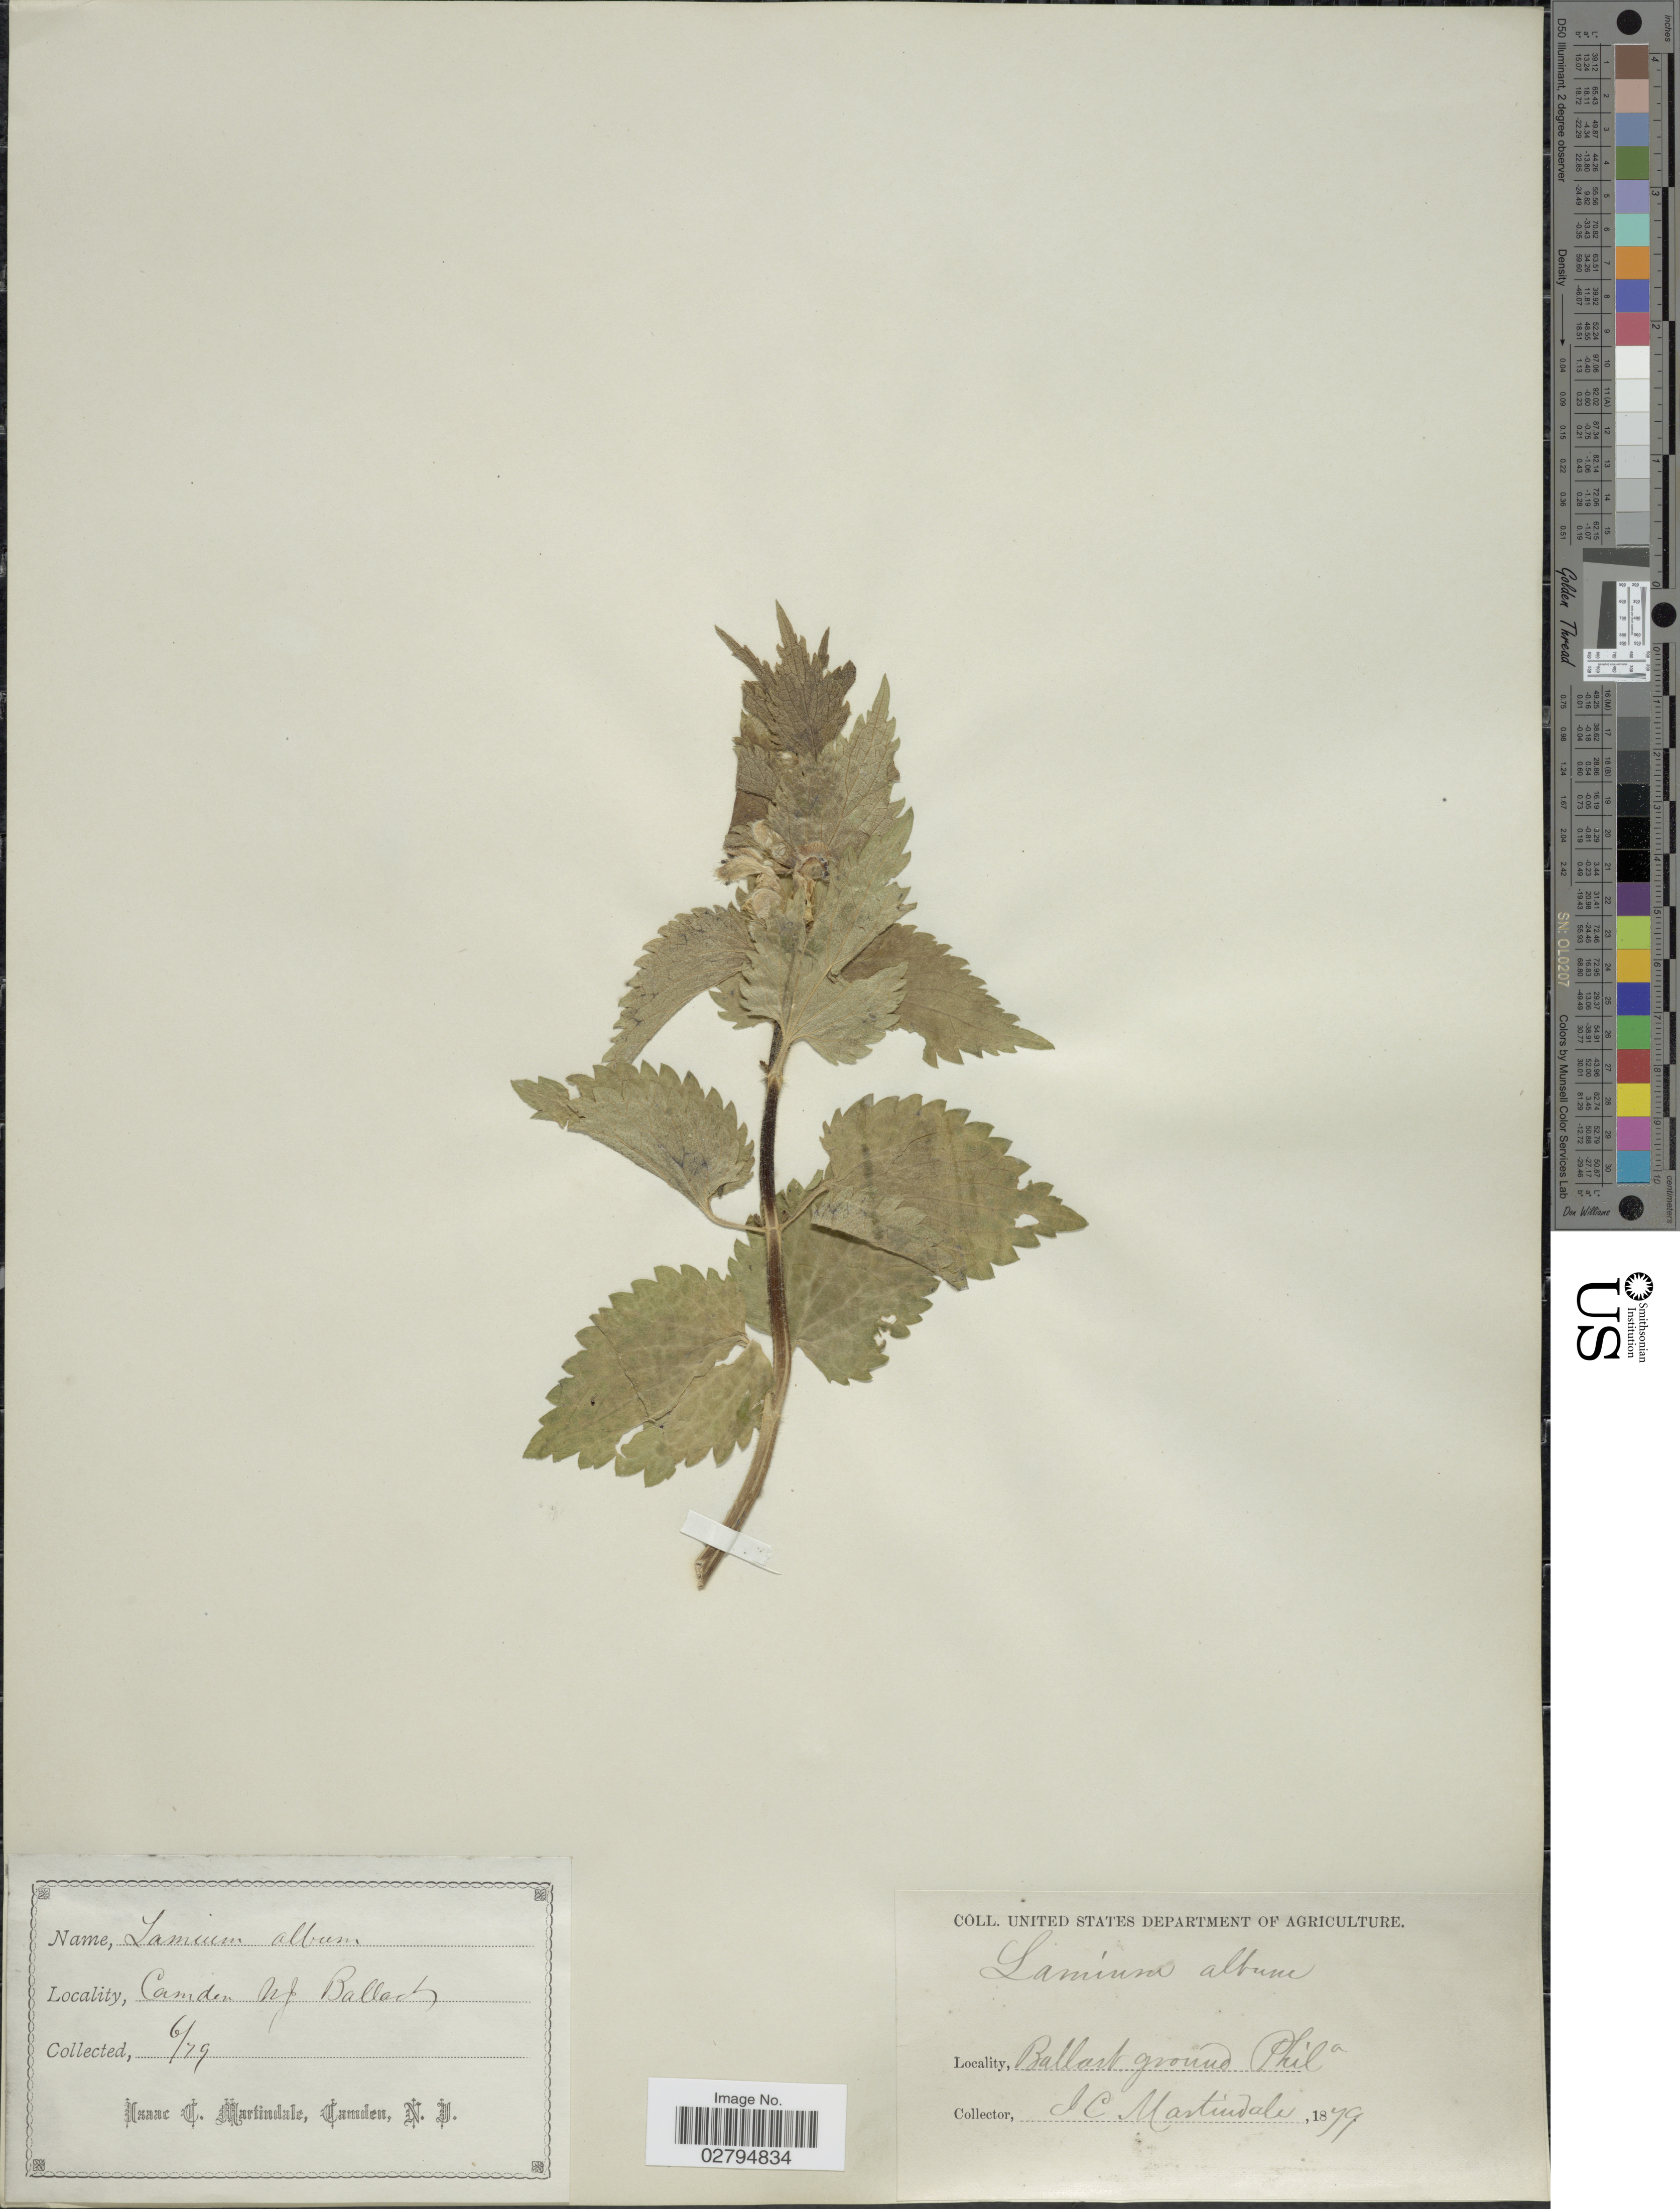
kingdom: Plantae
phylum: Tracheophyta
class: Magnoliopsida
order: Lamiales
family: Lamiaceae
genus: Lamium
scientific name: Lamium album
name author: L.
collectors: I. C. Martindale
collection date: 1879-06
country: United States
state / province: New Jersey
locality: Camden, Mt Ballast. Ballast ground Phila.